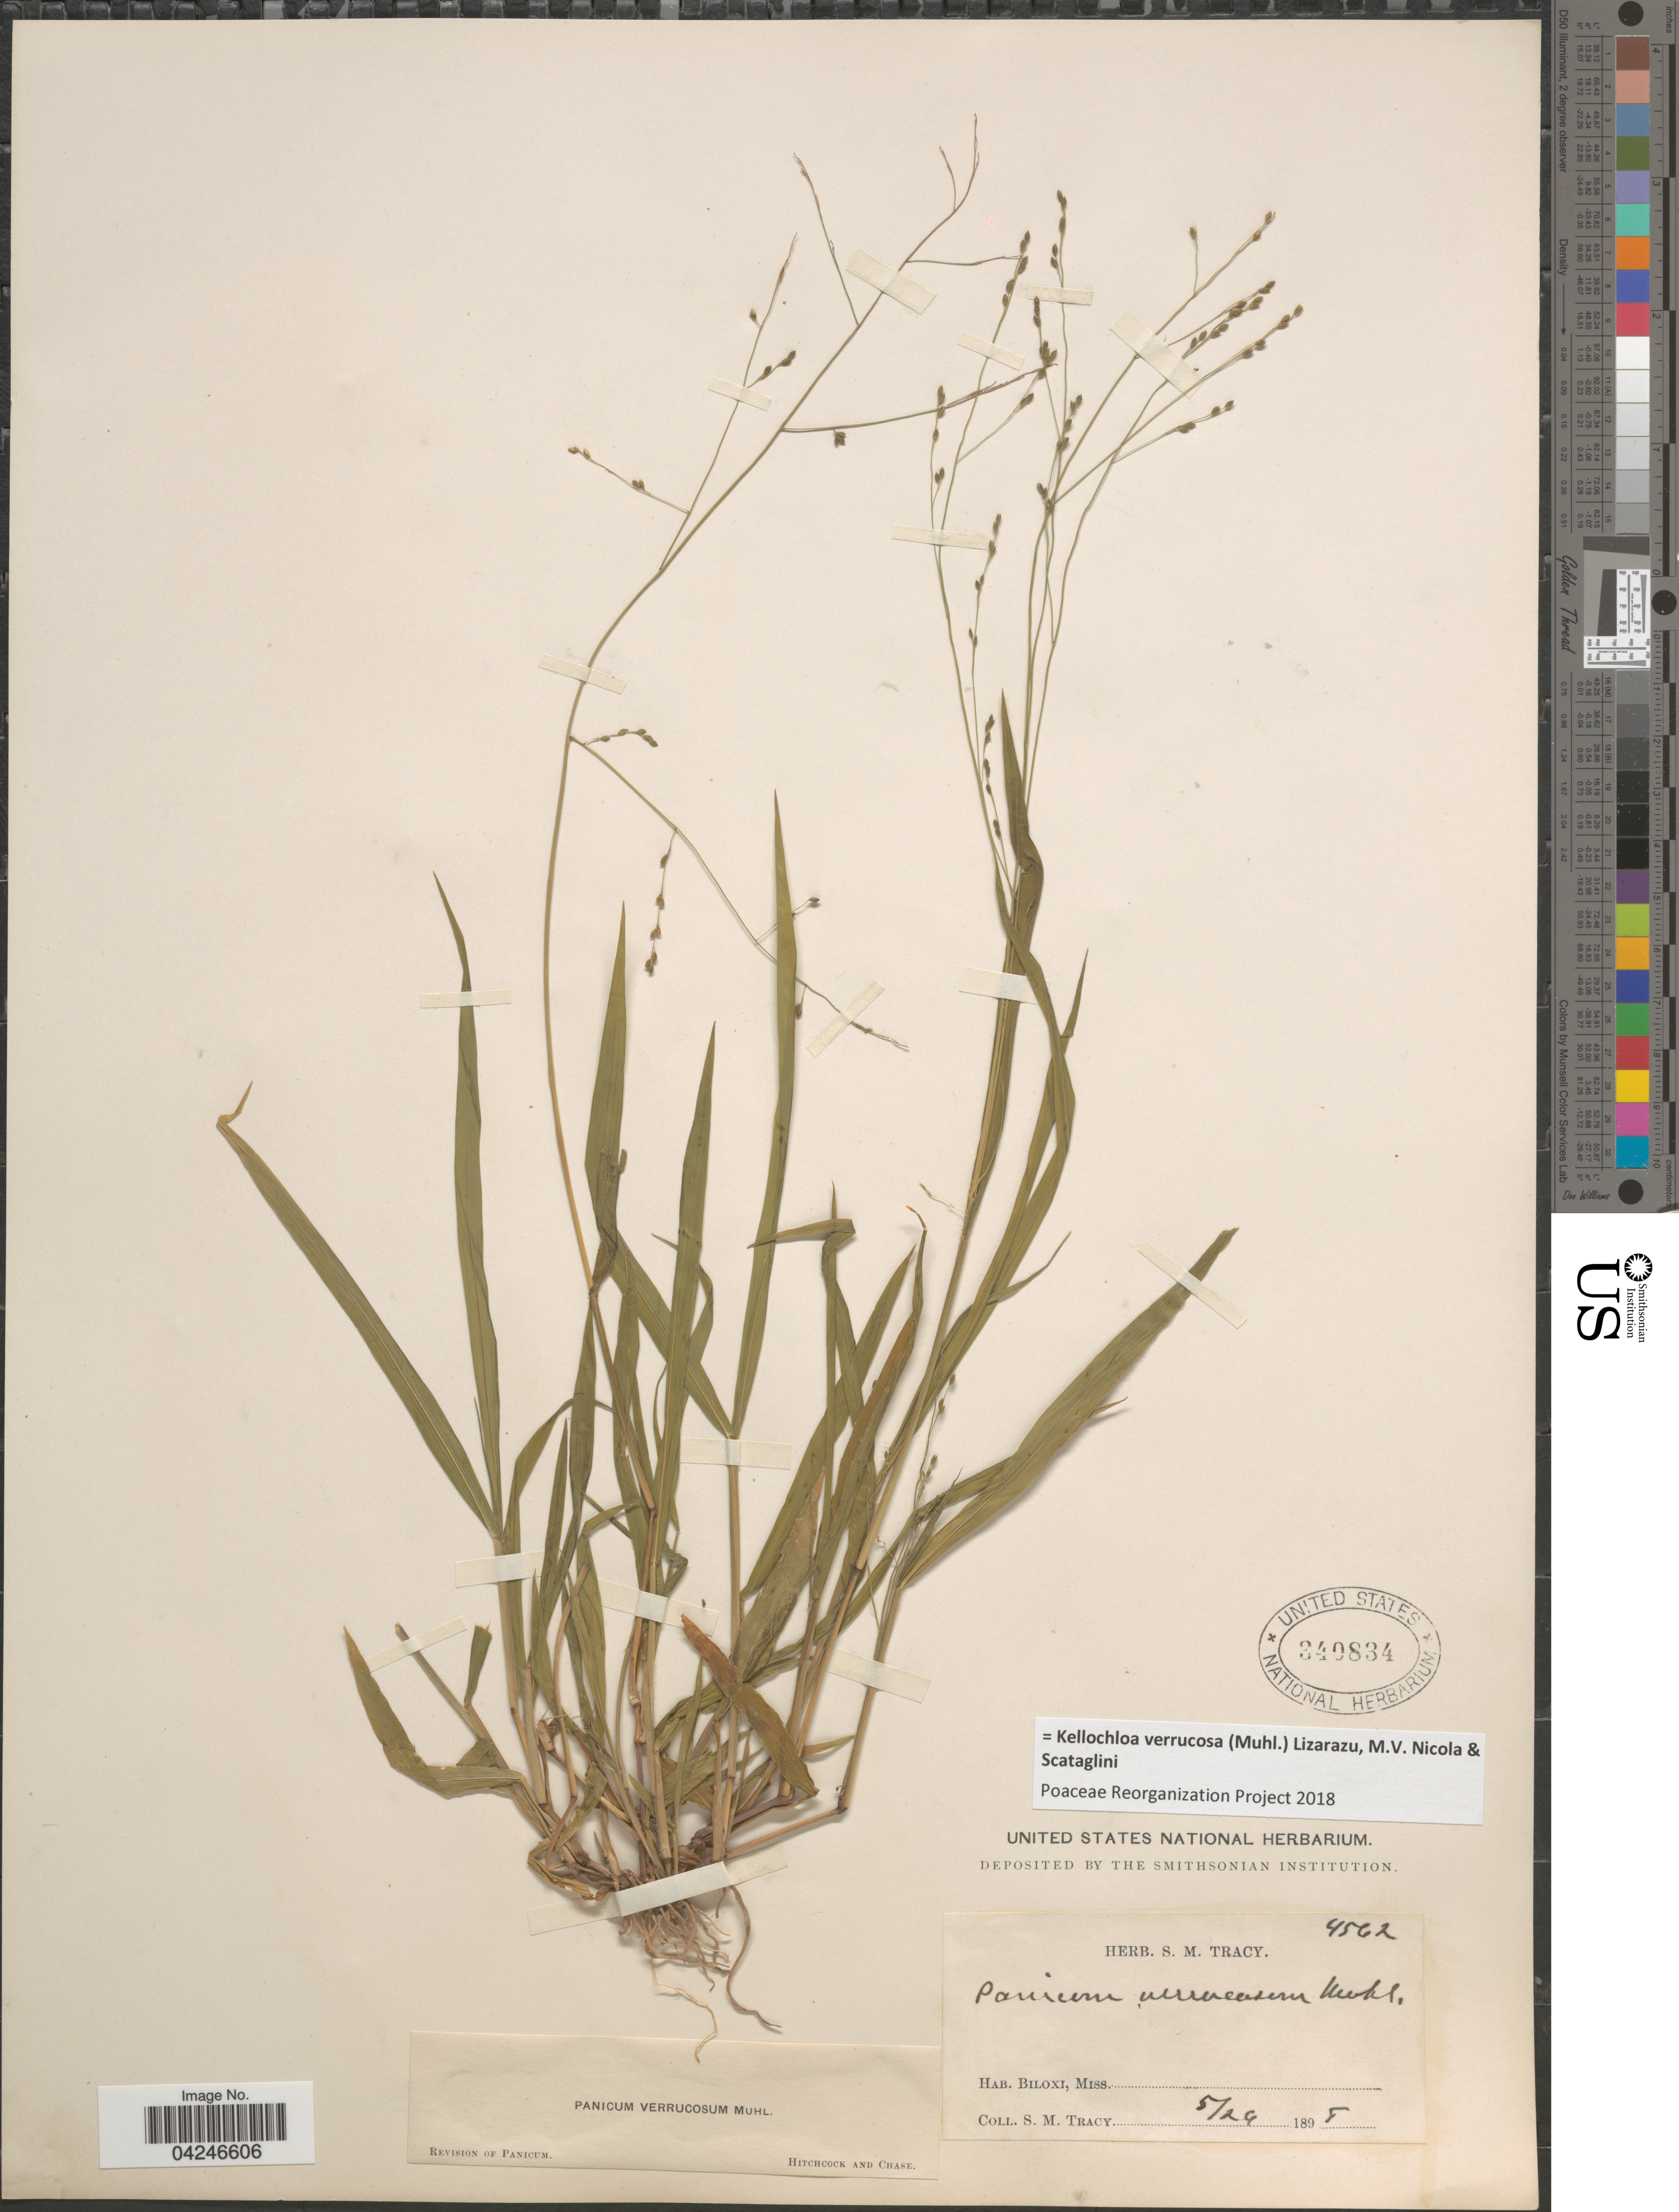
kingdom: Plantae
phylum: Tracheophyta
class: Liliopsida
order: Poales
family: Poaceae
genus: Kellochloa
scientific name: Kellochloa verrucosa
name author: (Muhl.) Lizarazu et al.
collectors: S. M. Tracy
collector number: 4562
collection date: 1898-05-24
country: United States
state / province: Mississippi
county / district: Harrison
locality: Biloxi.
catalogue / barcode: US 340834